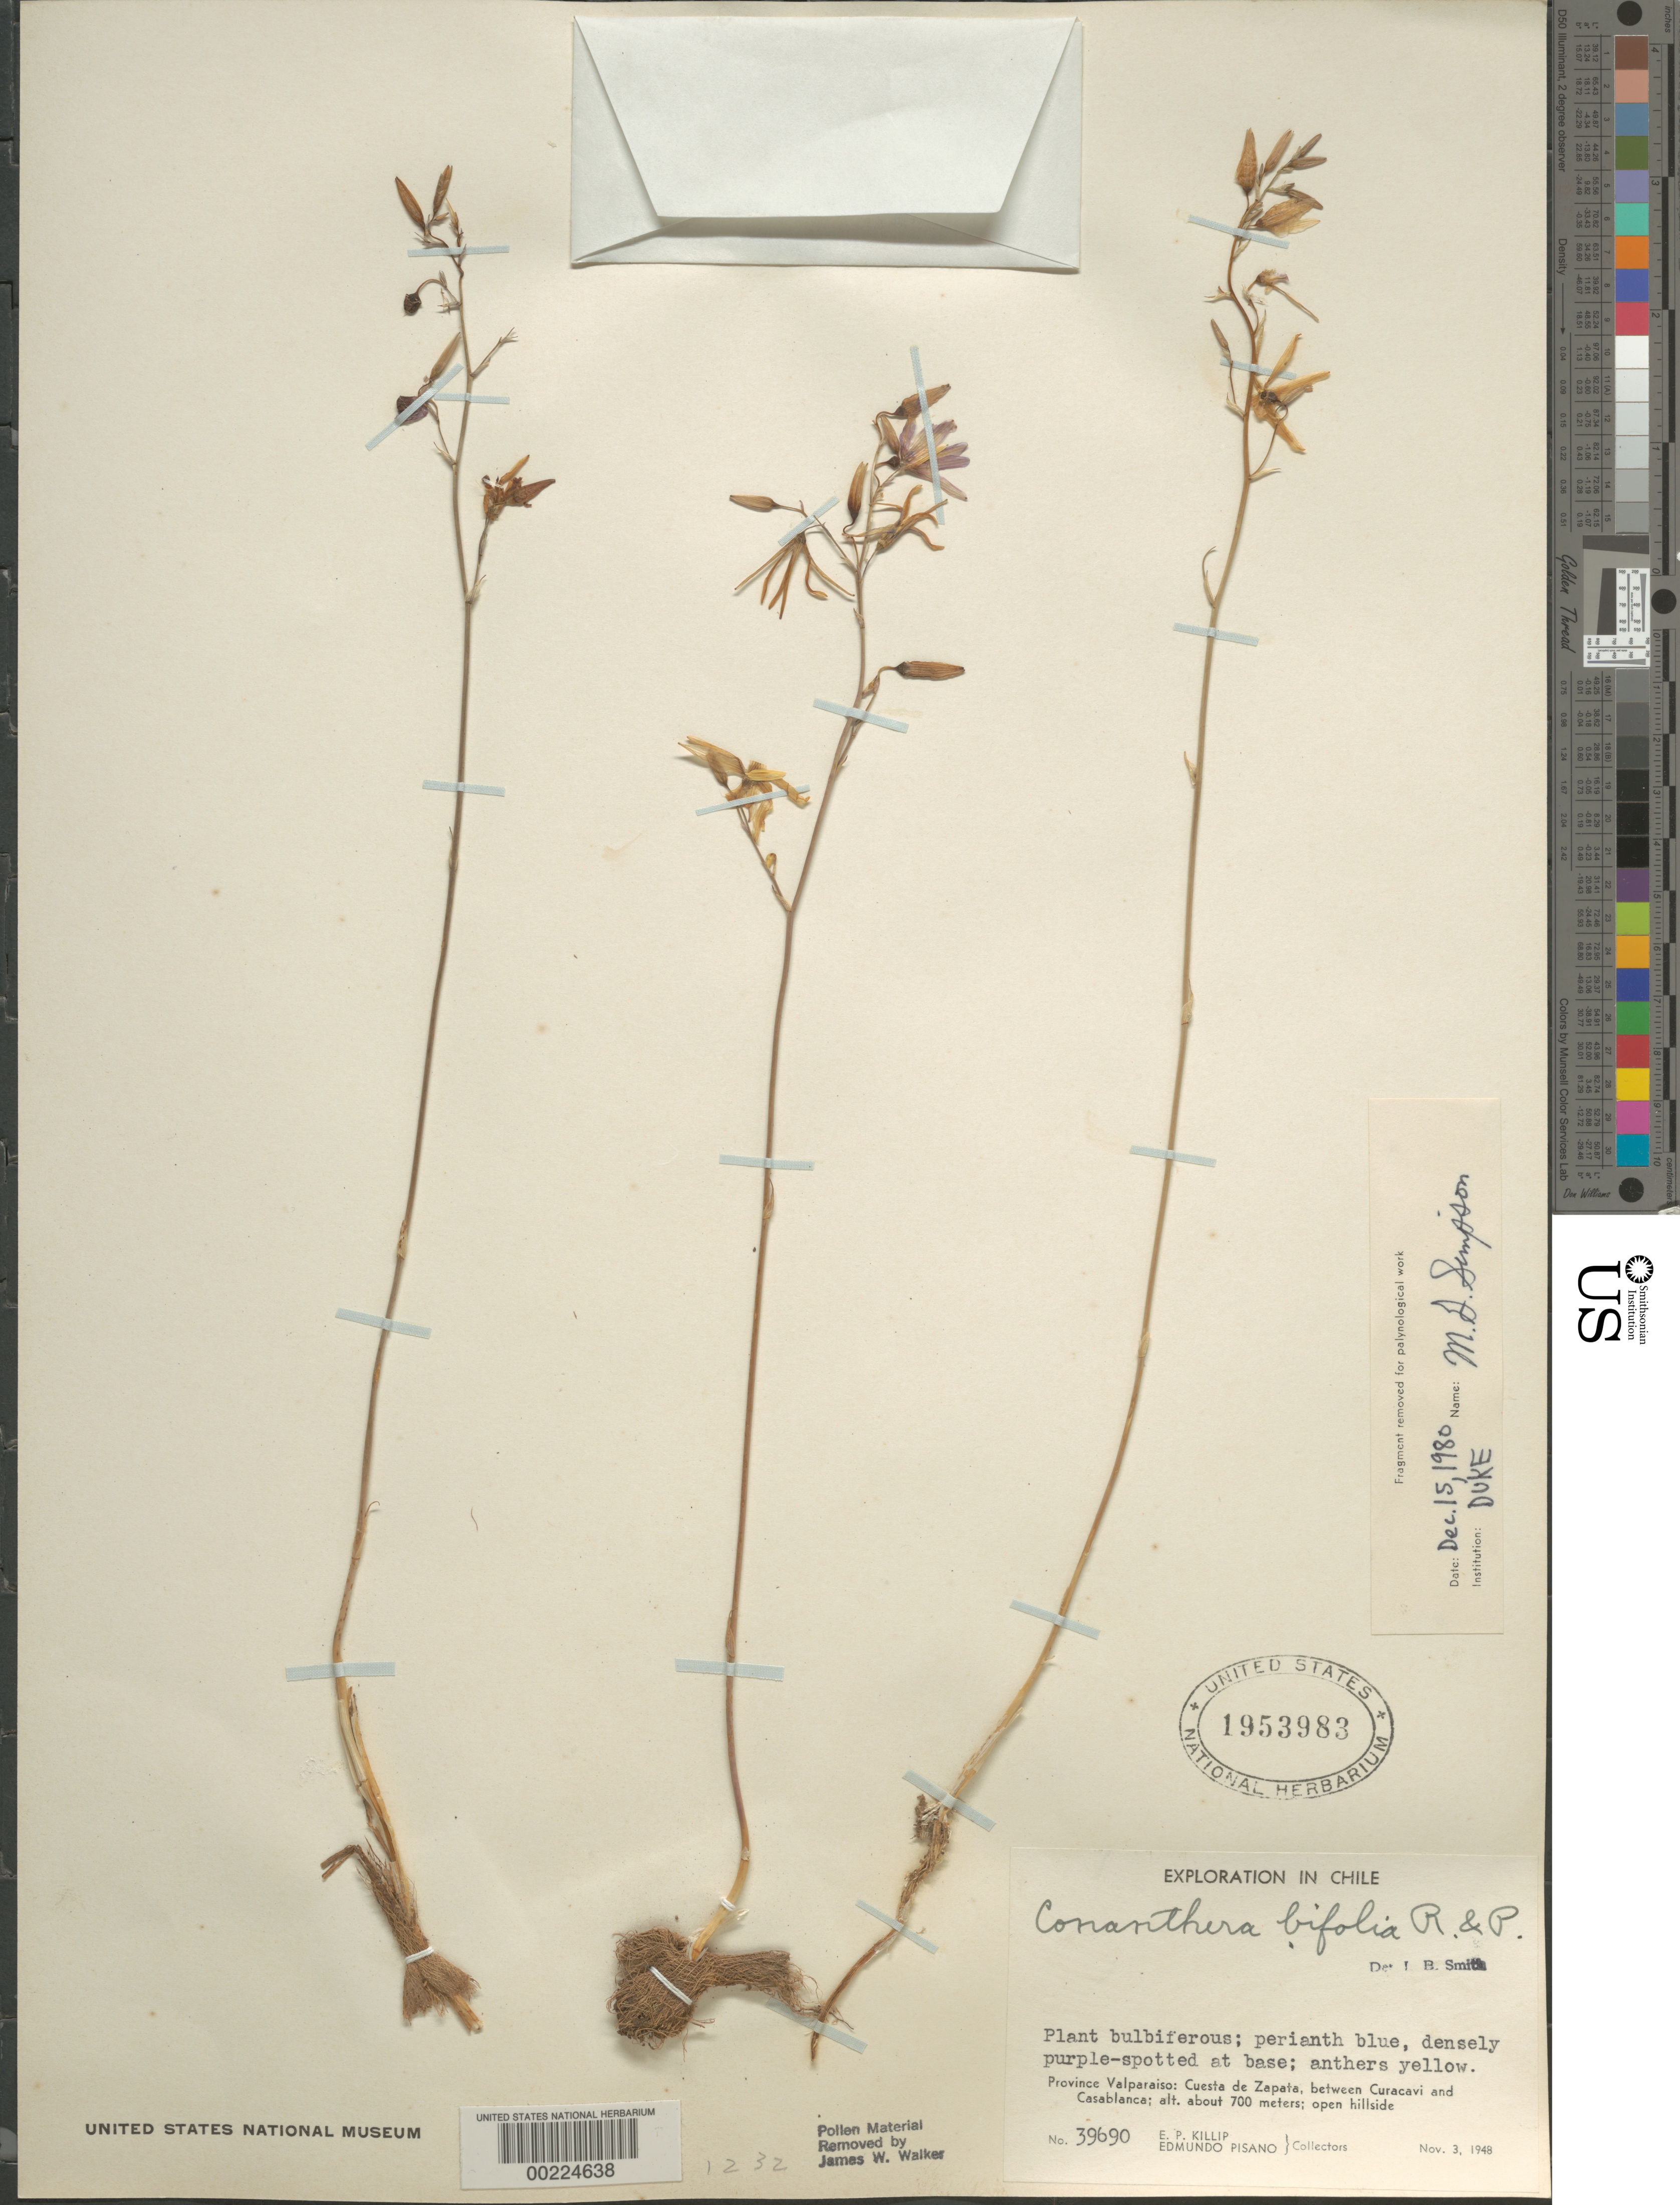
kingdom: Plantae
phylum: Tracheophyta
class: Liliopsida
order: Asparagales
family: Tecophilaeaceae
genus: Conanthera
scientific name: Conanthera bifolia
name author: Ruiz & Pav.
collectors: E. P. Killip & E. Pisano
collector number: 39690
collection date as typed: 03 Nov 1948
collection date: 1948-11-03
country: Chile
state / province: Valparaíso (V)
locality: Cuesta de zapata, between curacavi and casablanca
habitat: Open hillside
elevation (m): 700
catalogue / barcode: US 1953983